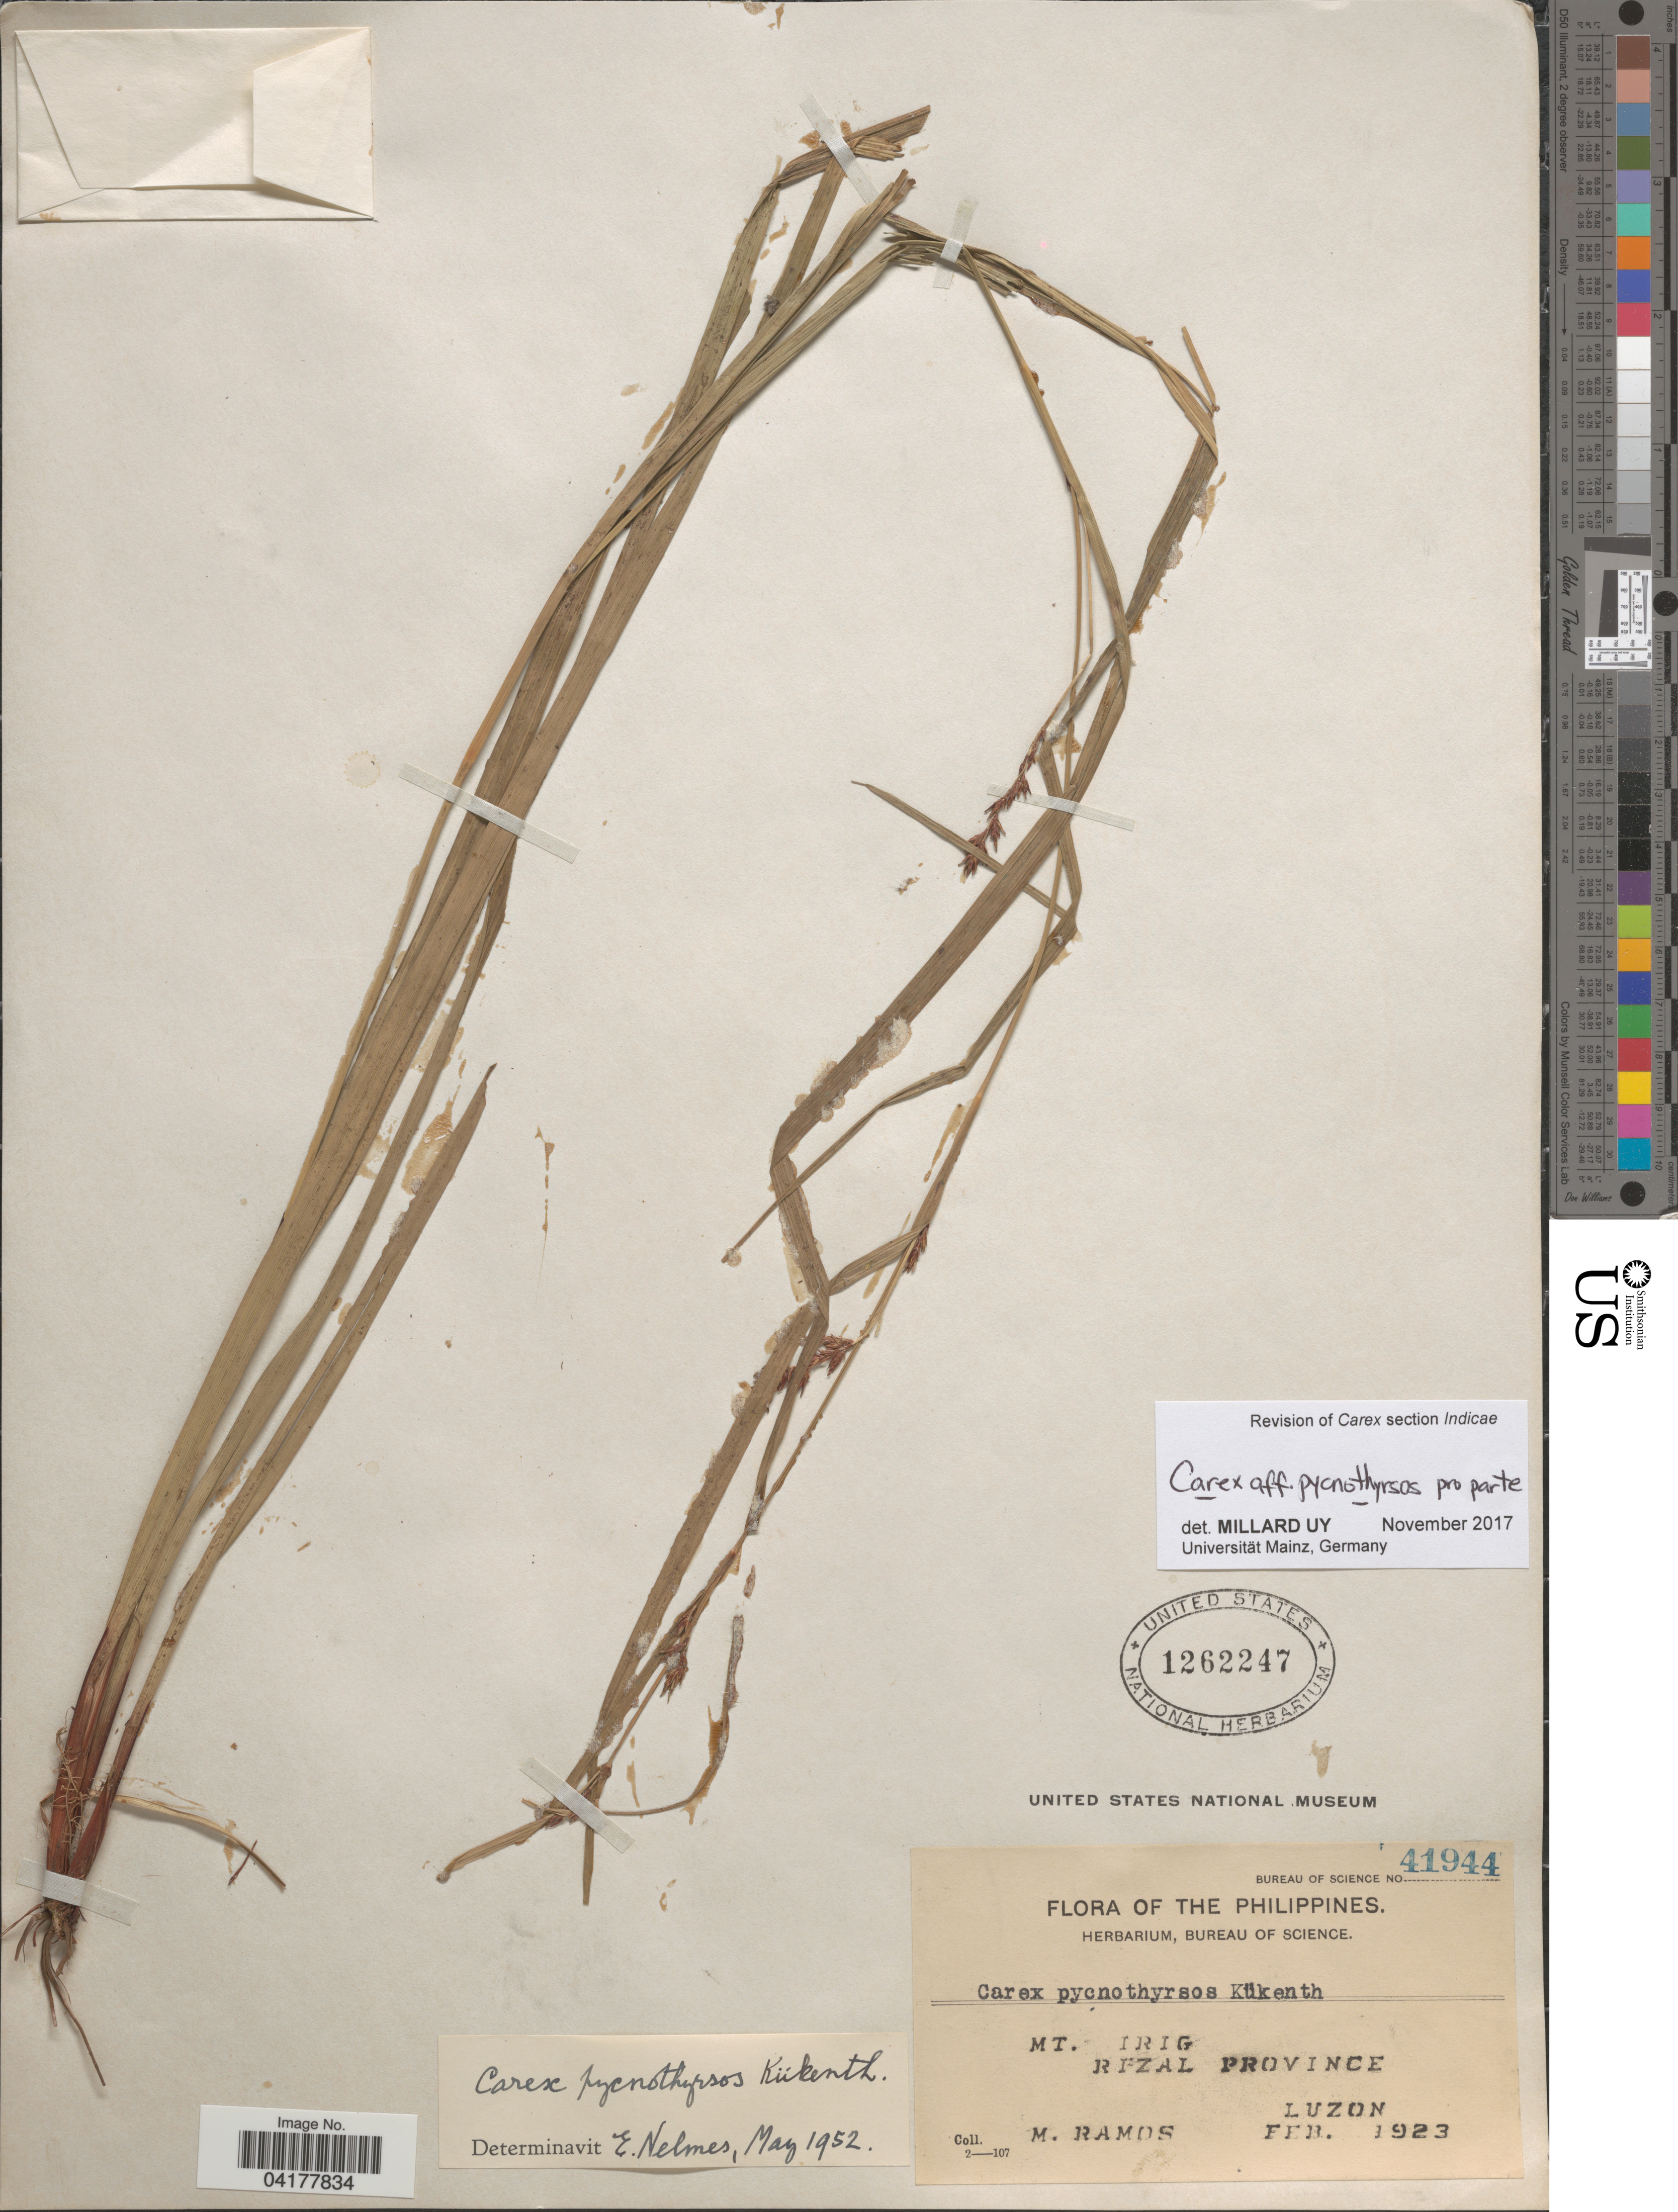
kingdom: Plantae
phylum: Tracheophyta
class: Liliopsida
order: Poales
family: Cyperaceae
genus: Carex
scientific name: Carex pycnothyrsos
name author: Kük.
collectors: M. Ramos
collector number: Bureau of Science 41944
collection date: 1923-02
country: Philippines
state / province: Calabarzon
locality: Mt. Irig. Rizal Province. Luzon.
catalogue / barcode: US 1262247